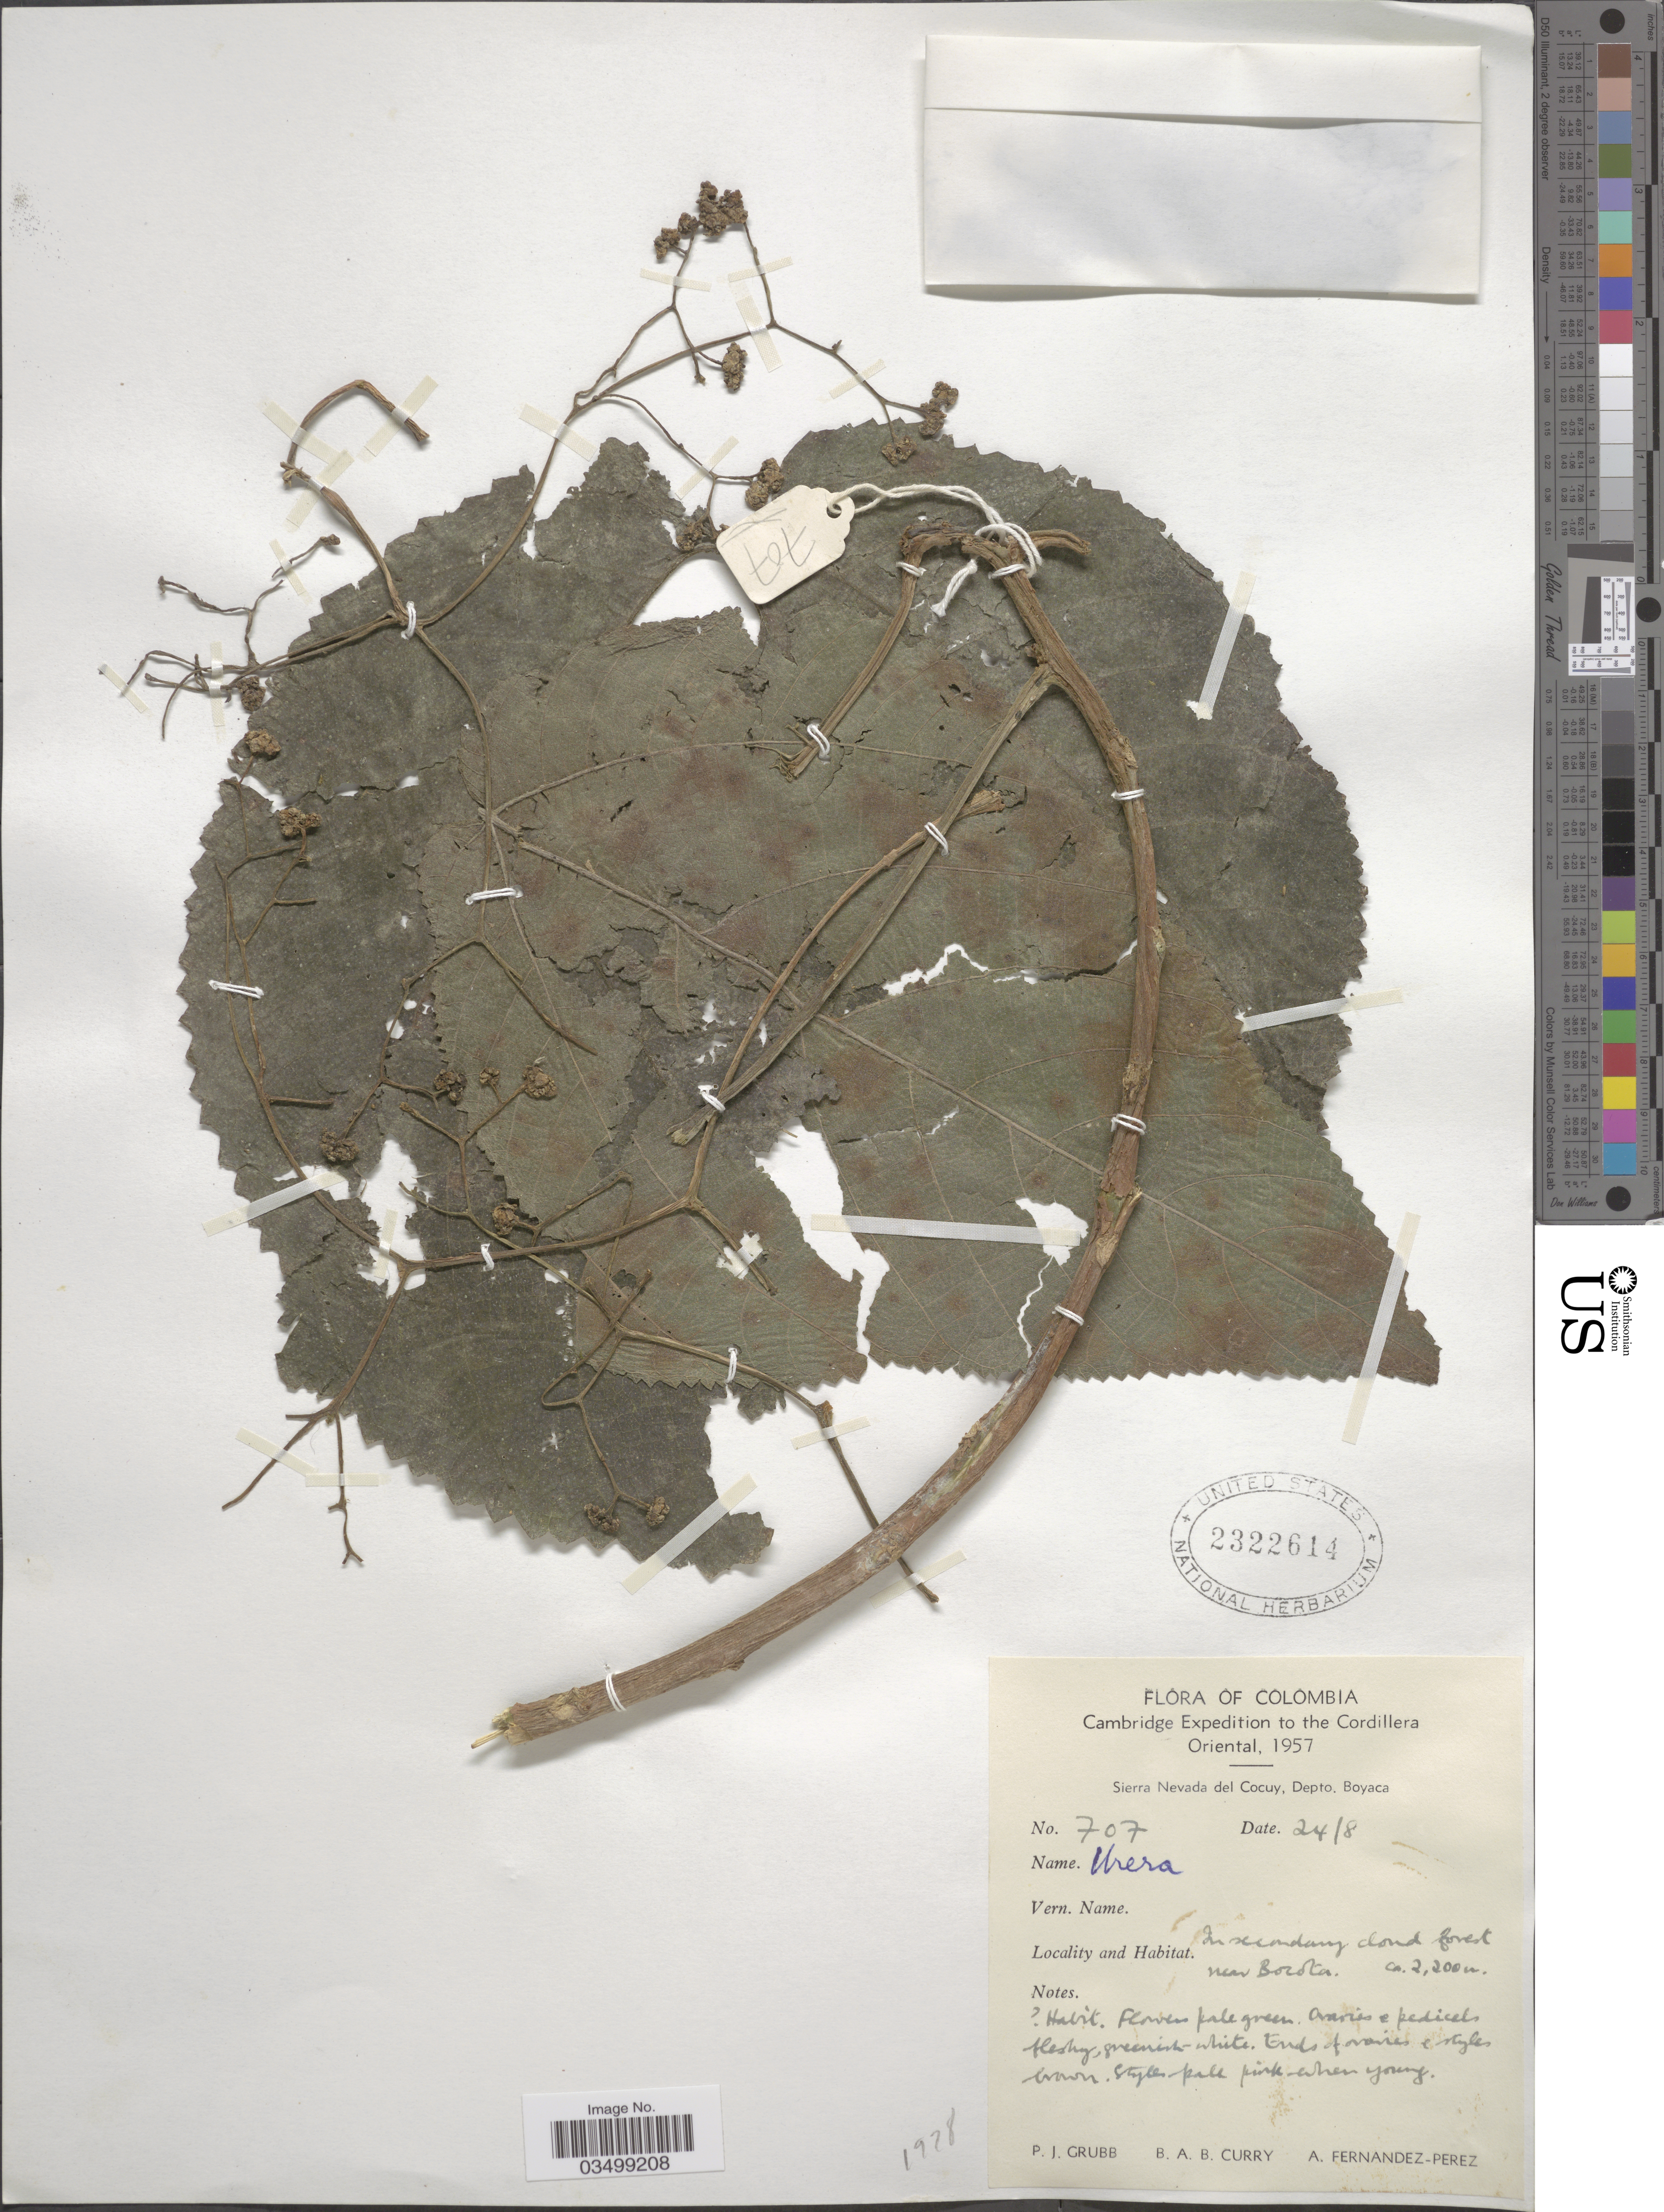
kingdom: Plantae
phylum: Tracheophyta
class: Magnoliopsida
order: Rosales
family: Urticaceae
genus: Urera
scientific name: Urera sp.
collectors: P. J. Grubb, B. A. B. Curry & A. Fernández-Pérez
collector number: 707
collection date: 1957-08-24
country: Colombia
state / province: Boyacá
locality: Sierra Nevada del Cocuy, Depto Boyaca. Cordillera Oriental. In secondary cloud forest near Bocota.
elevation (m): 2200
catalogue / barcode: US 2322614